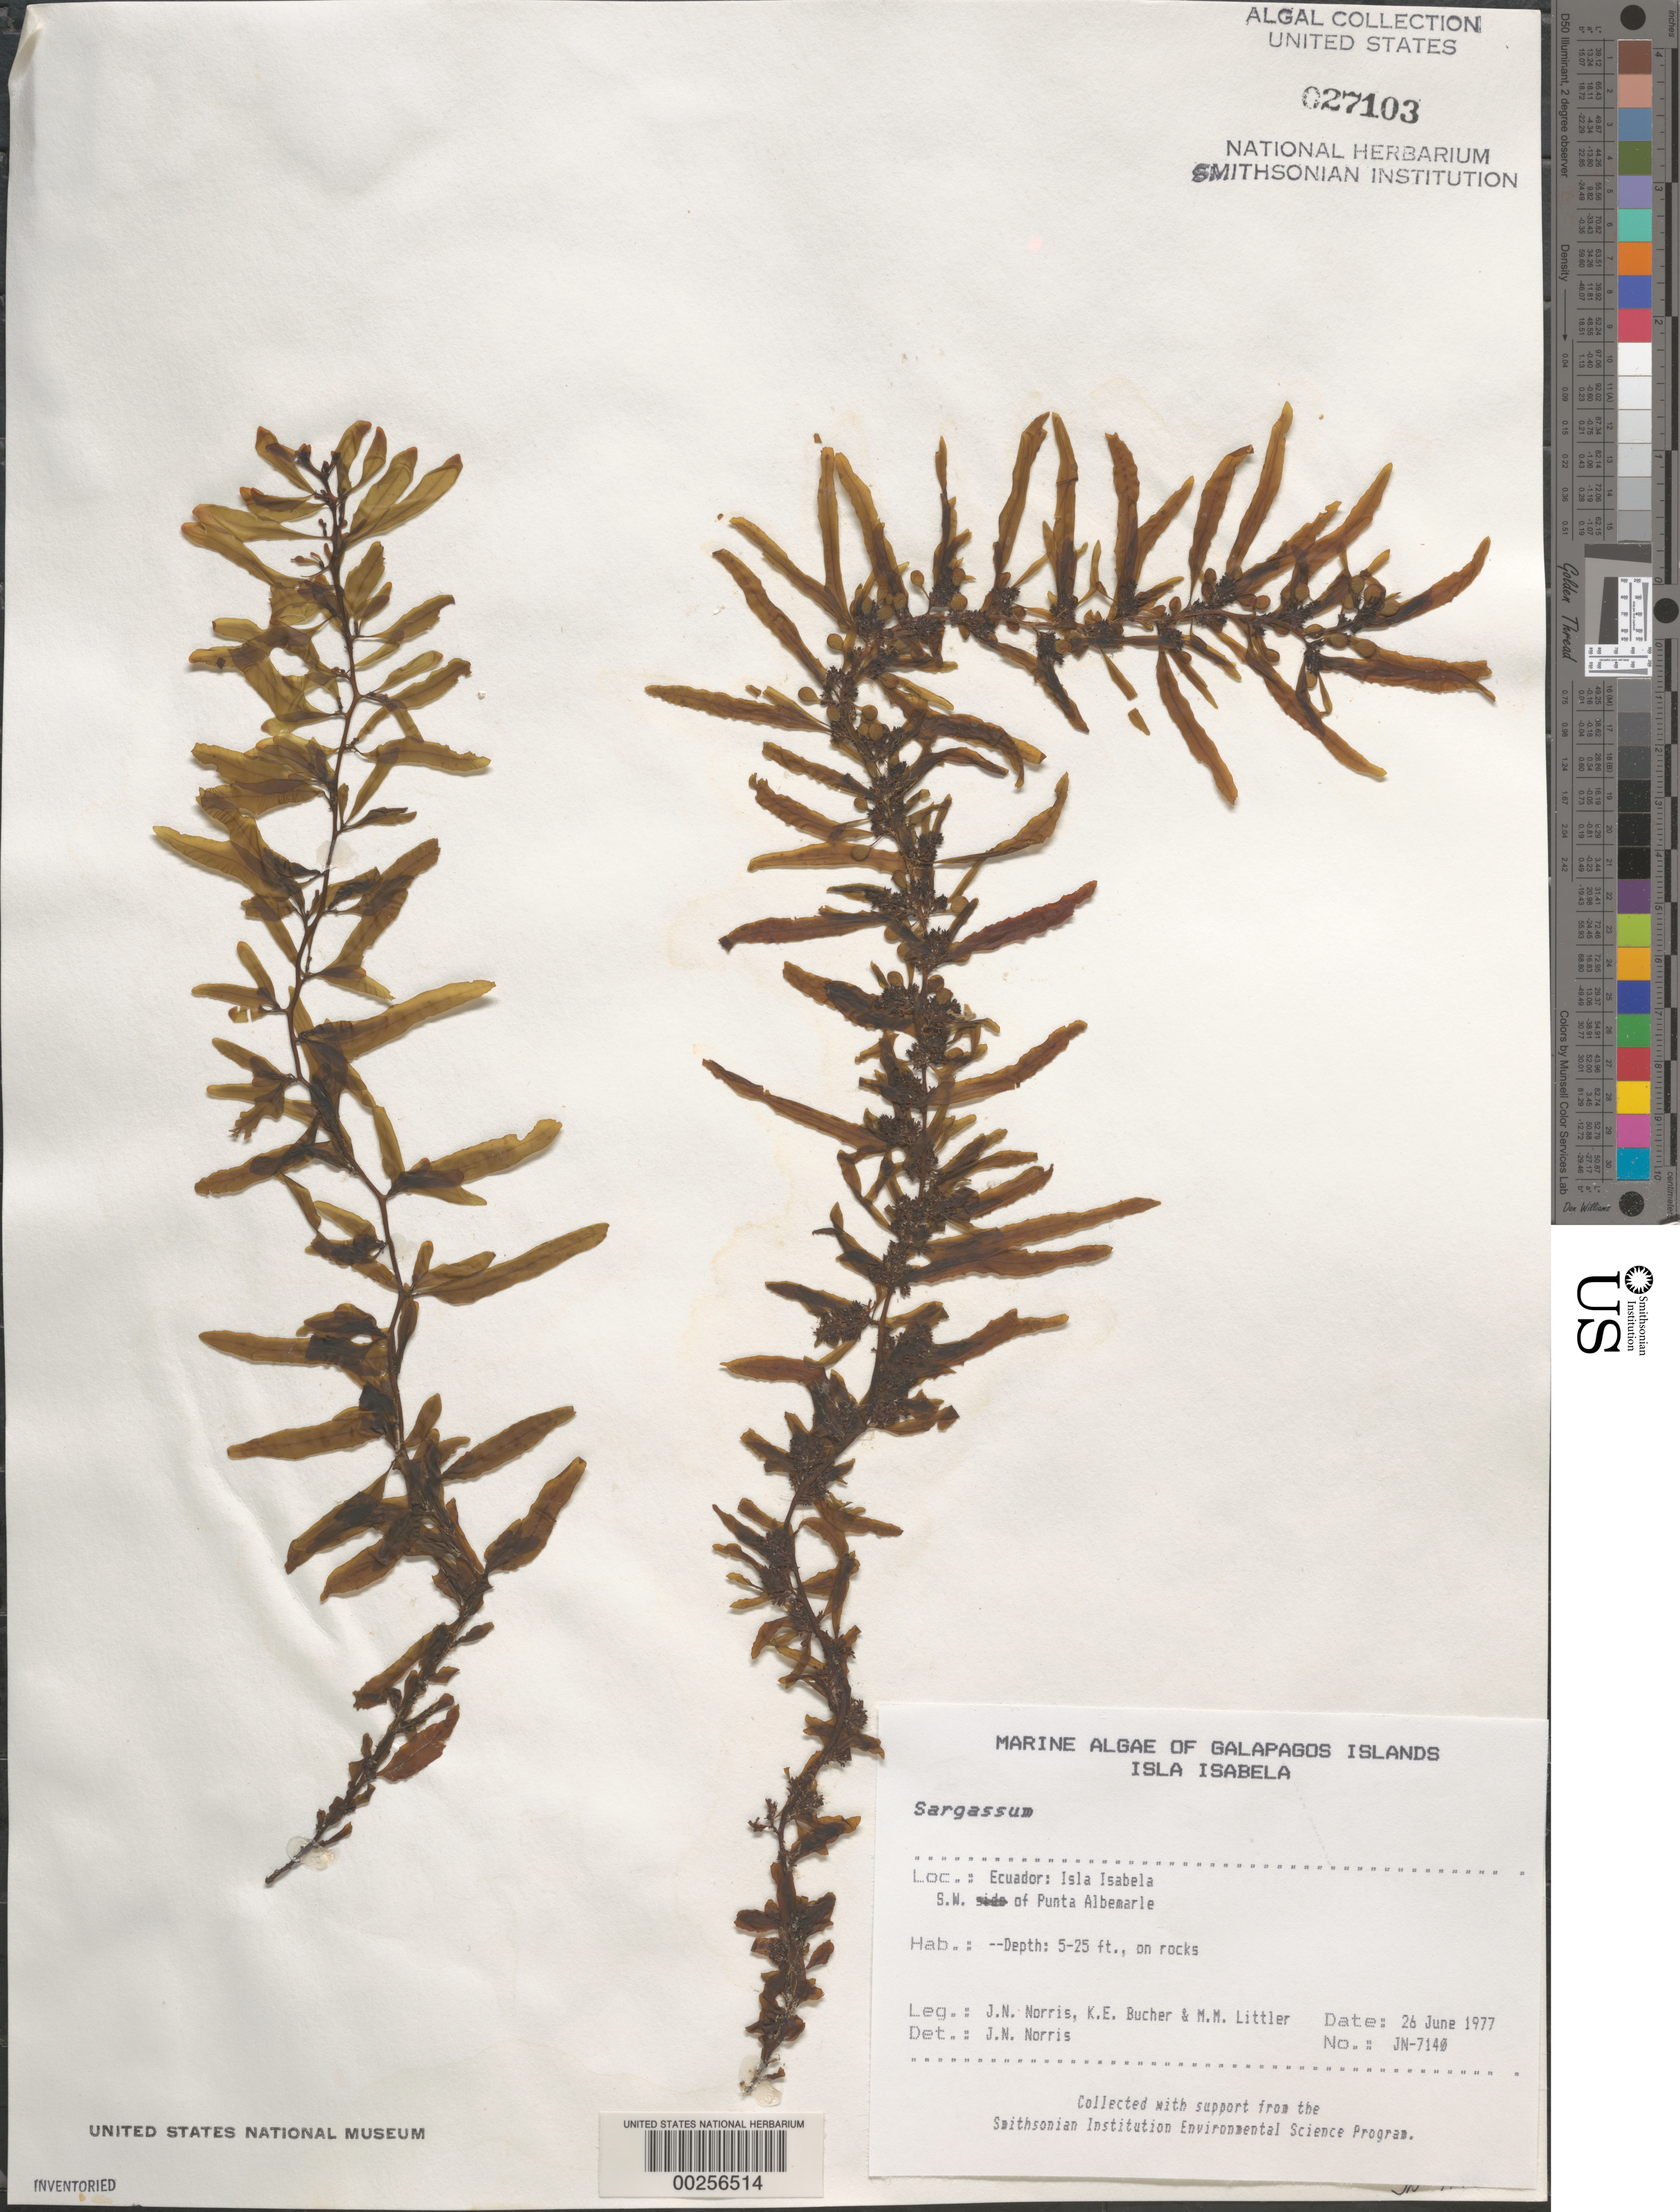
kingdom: Chromista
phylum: Ochrophyta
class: Phaeophyceae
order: Fucales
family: Sargassaceae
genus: Sargassum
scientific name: Sargassum sp.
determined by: Norris, James N.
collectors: J. N. Norris, K. E. Bucher & M. M. Littler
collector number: JN-7140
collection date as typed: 26 Jun 1977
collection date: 1977-06-26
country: Ecuador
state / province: Colón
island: Isabela [Albemarle]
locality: Southwest of Punta Albemarle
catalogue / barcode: US 27103